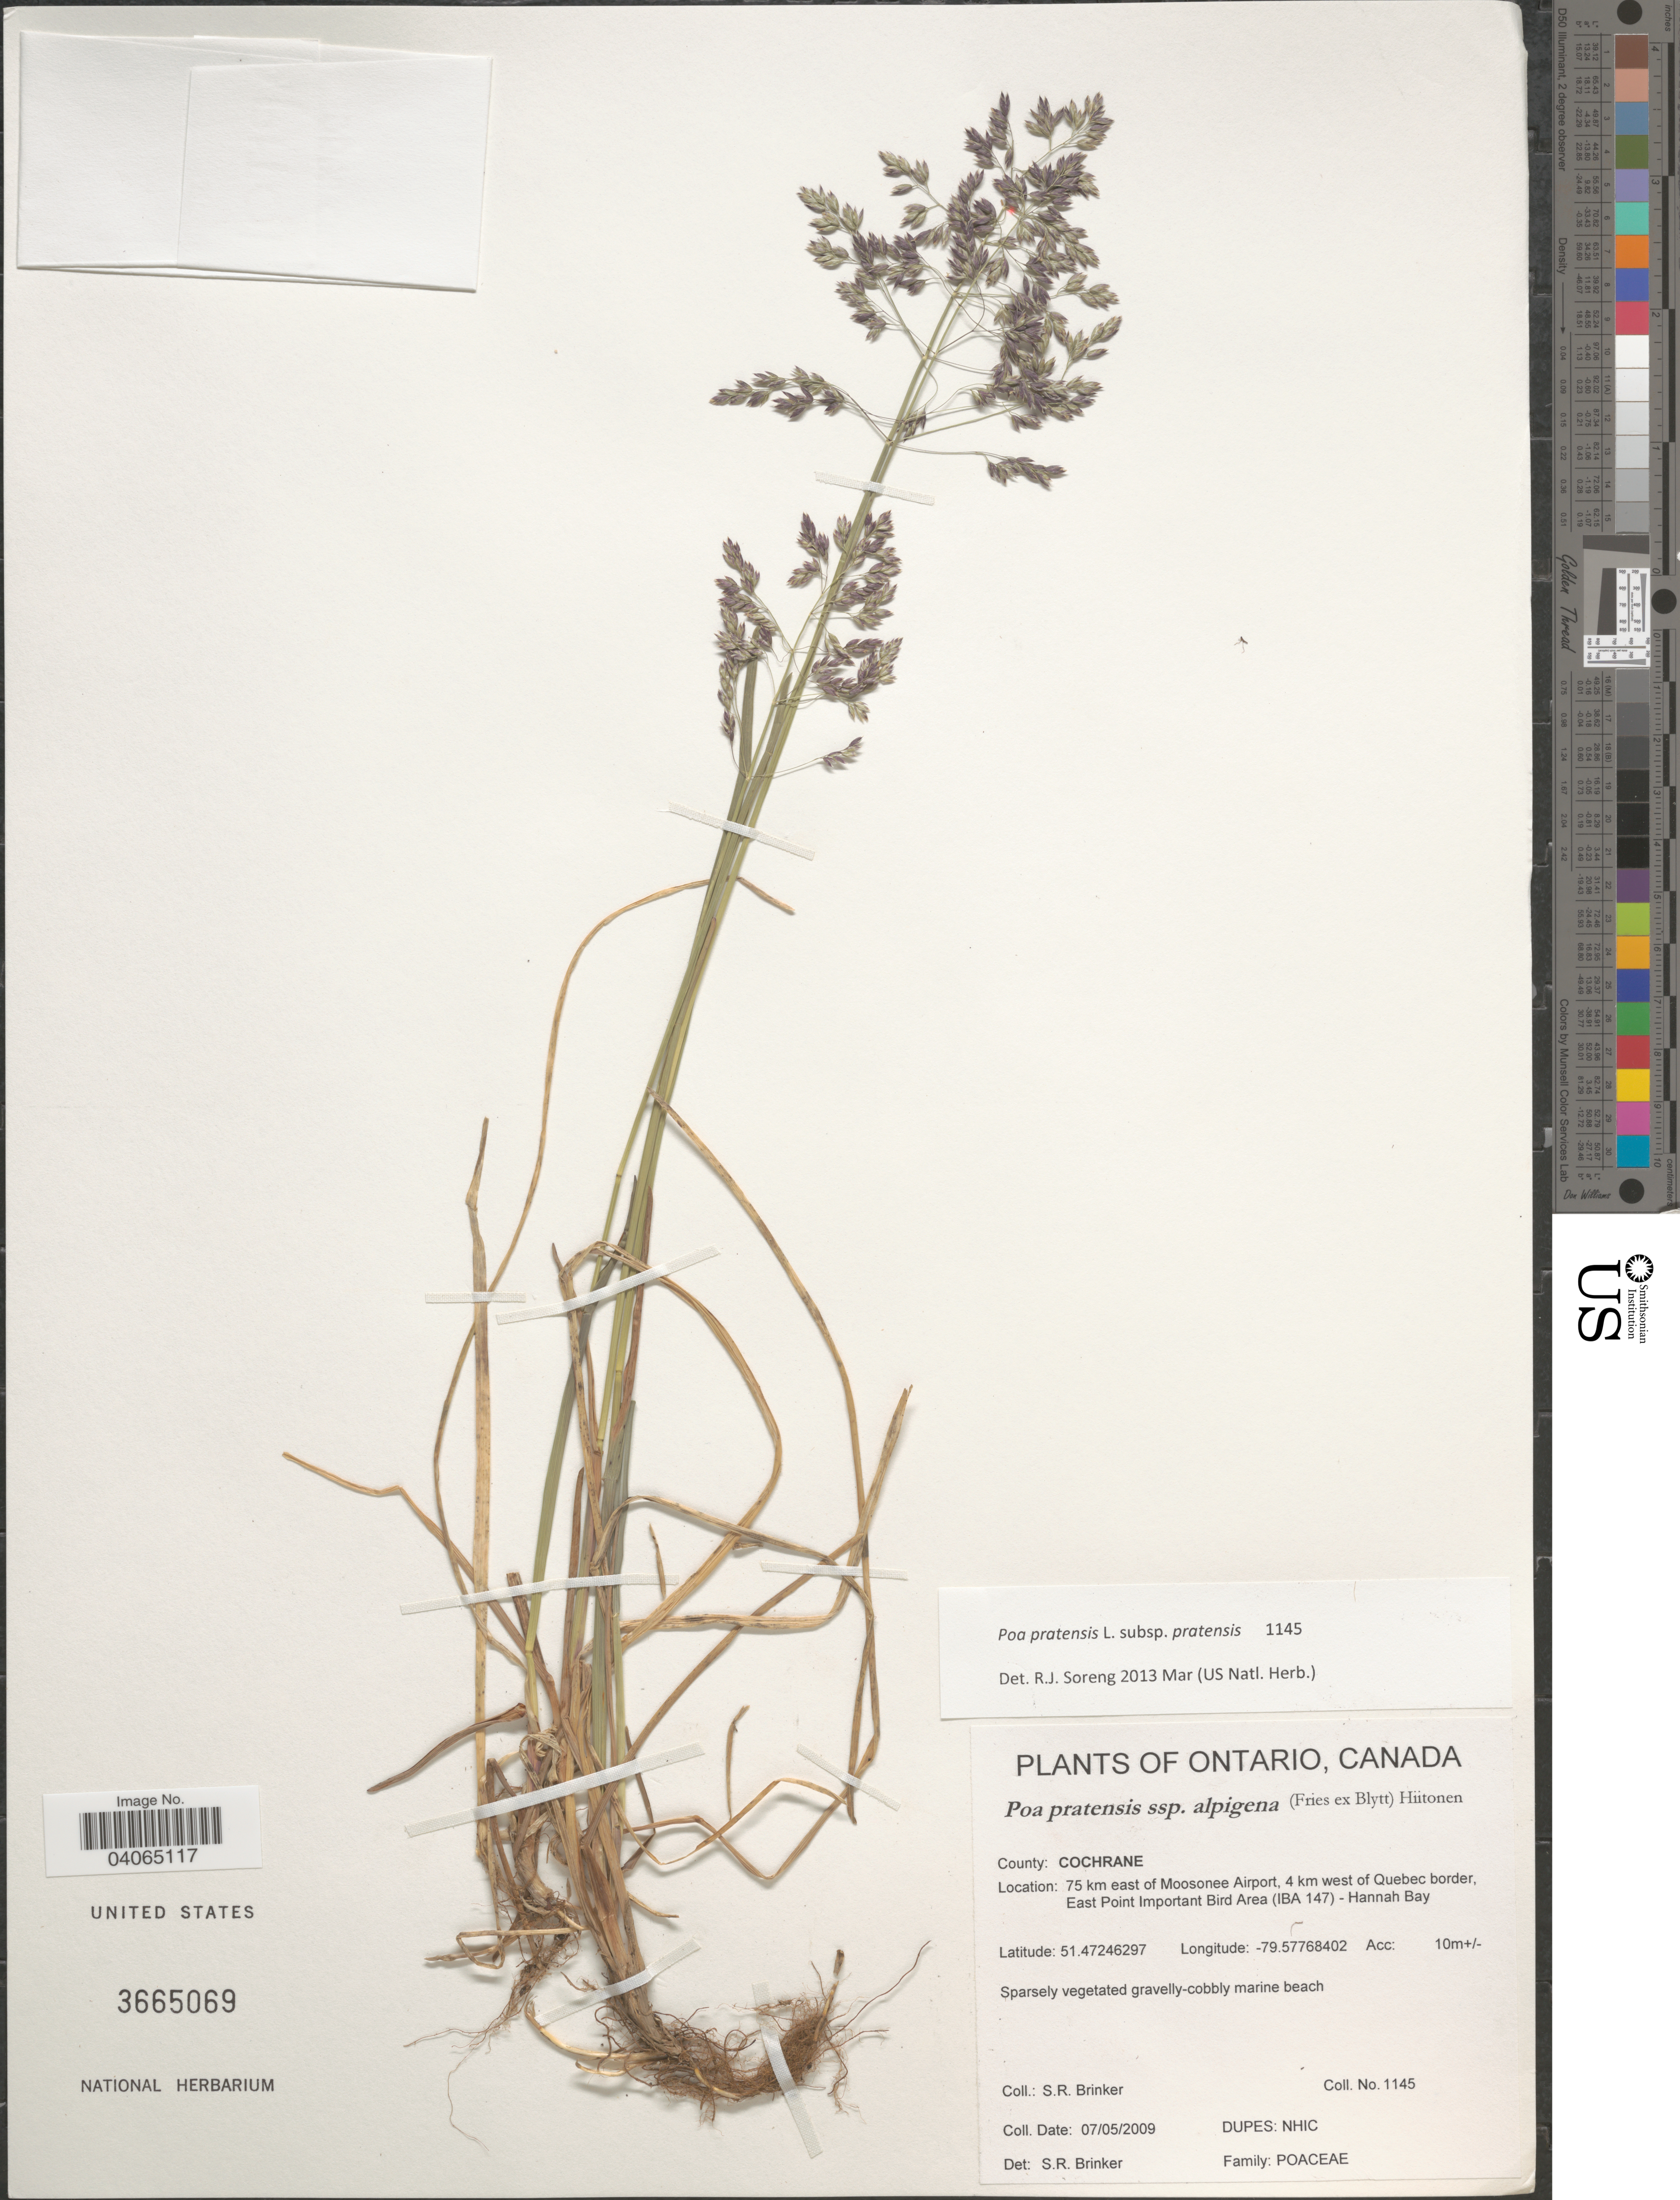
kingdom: Plantae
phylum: Tracheophyta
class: Liliopsida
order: Poales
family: Poaceae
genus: Poa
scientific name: Poa pratensis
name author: L.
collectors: S. Brinker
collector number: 1145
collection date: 2009-05-07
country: Canada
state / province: Ontario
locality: County: Cochrane. 75 km east of Moosonee Airport, 4 km west of Quebec border, East Point Important Bird Area (IBA 147) - Hannah Bay.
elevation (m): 10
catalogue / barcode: US 3665069